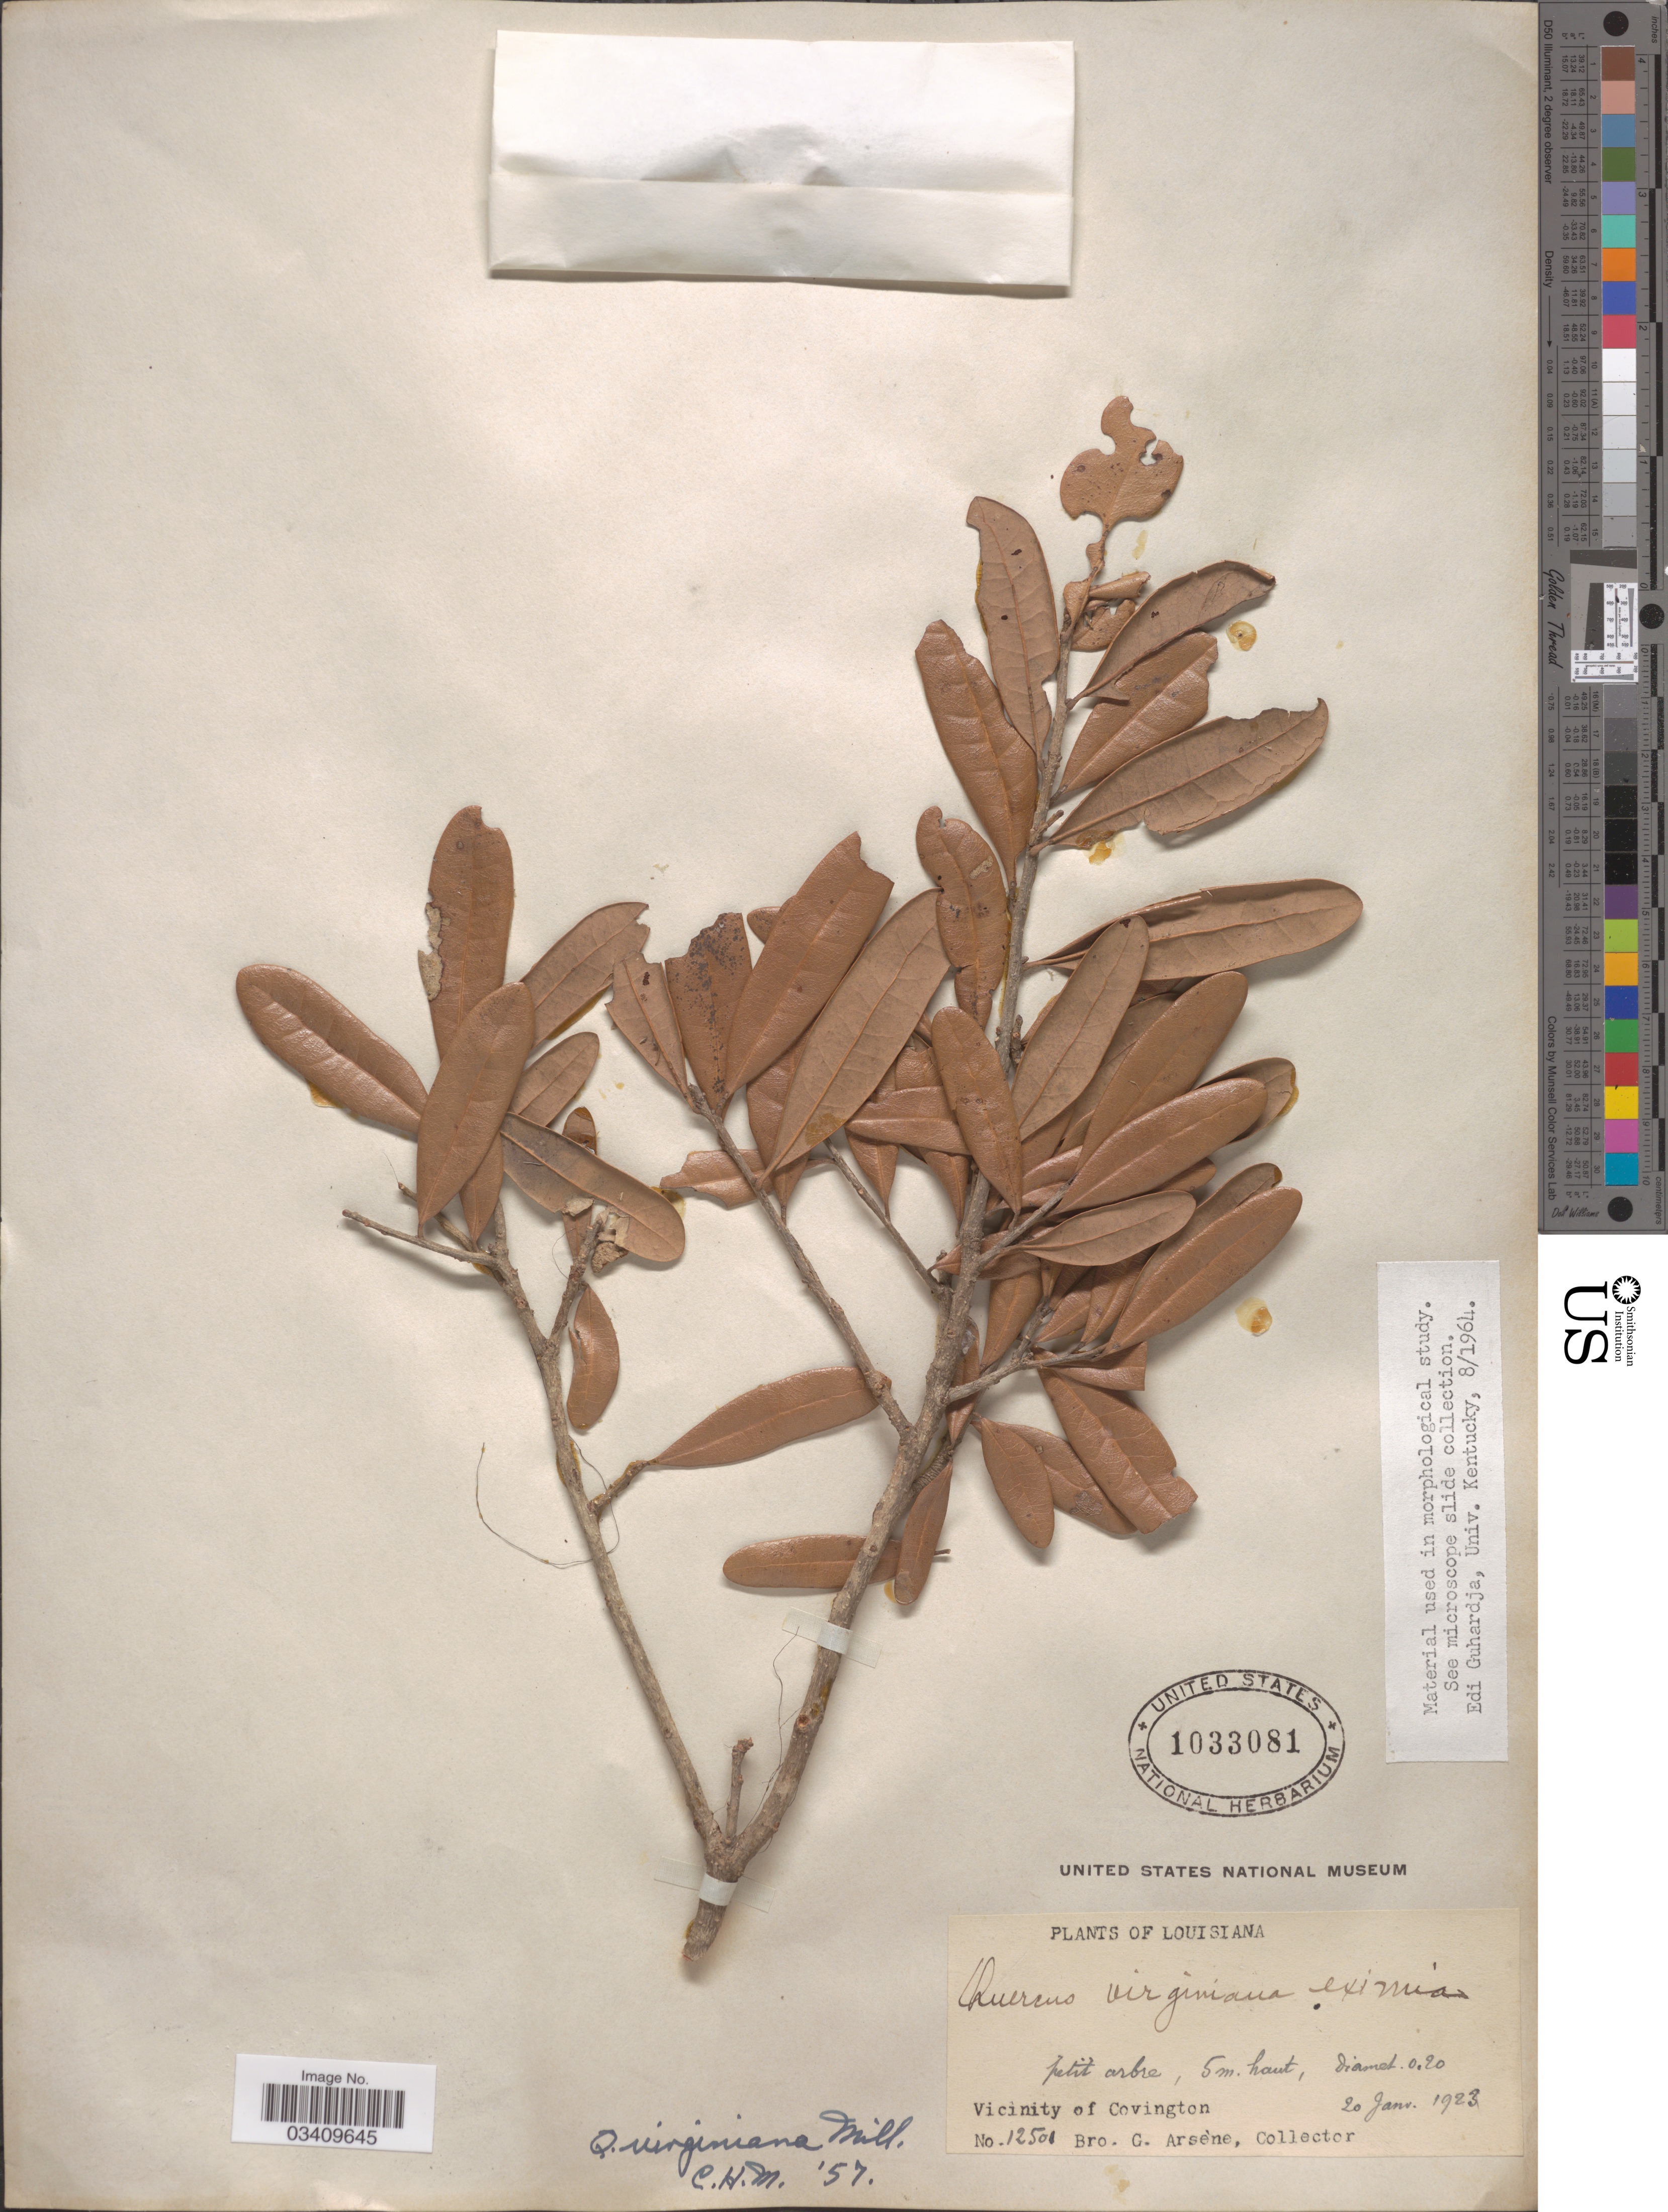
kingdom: Plantae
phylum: Tracheophyta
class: Magnoliopsida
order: Fagales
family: Fagaceae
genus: Quercus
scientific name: Quercus virginiana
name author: Mill.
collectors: Bro. G. Arsène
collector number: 12501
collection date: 1923-01-20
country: United States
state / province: Louisiana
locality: Vicinity of Covington.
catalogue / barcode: US 1033081